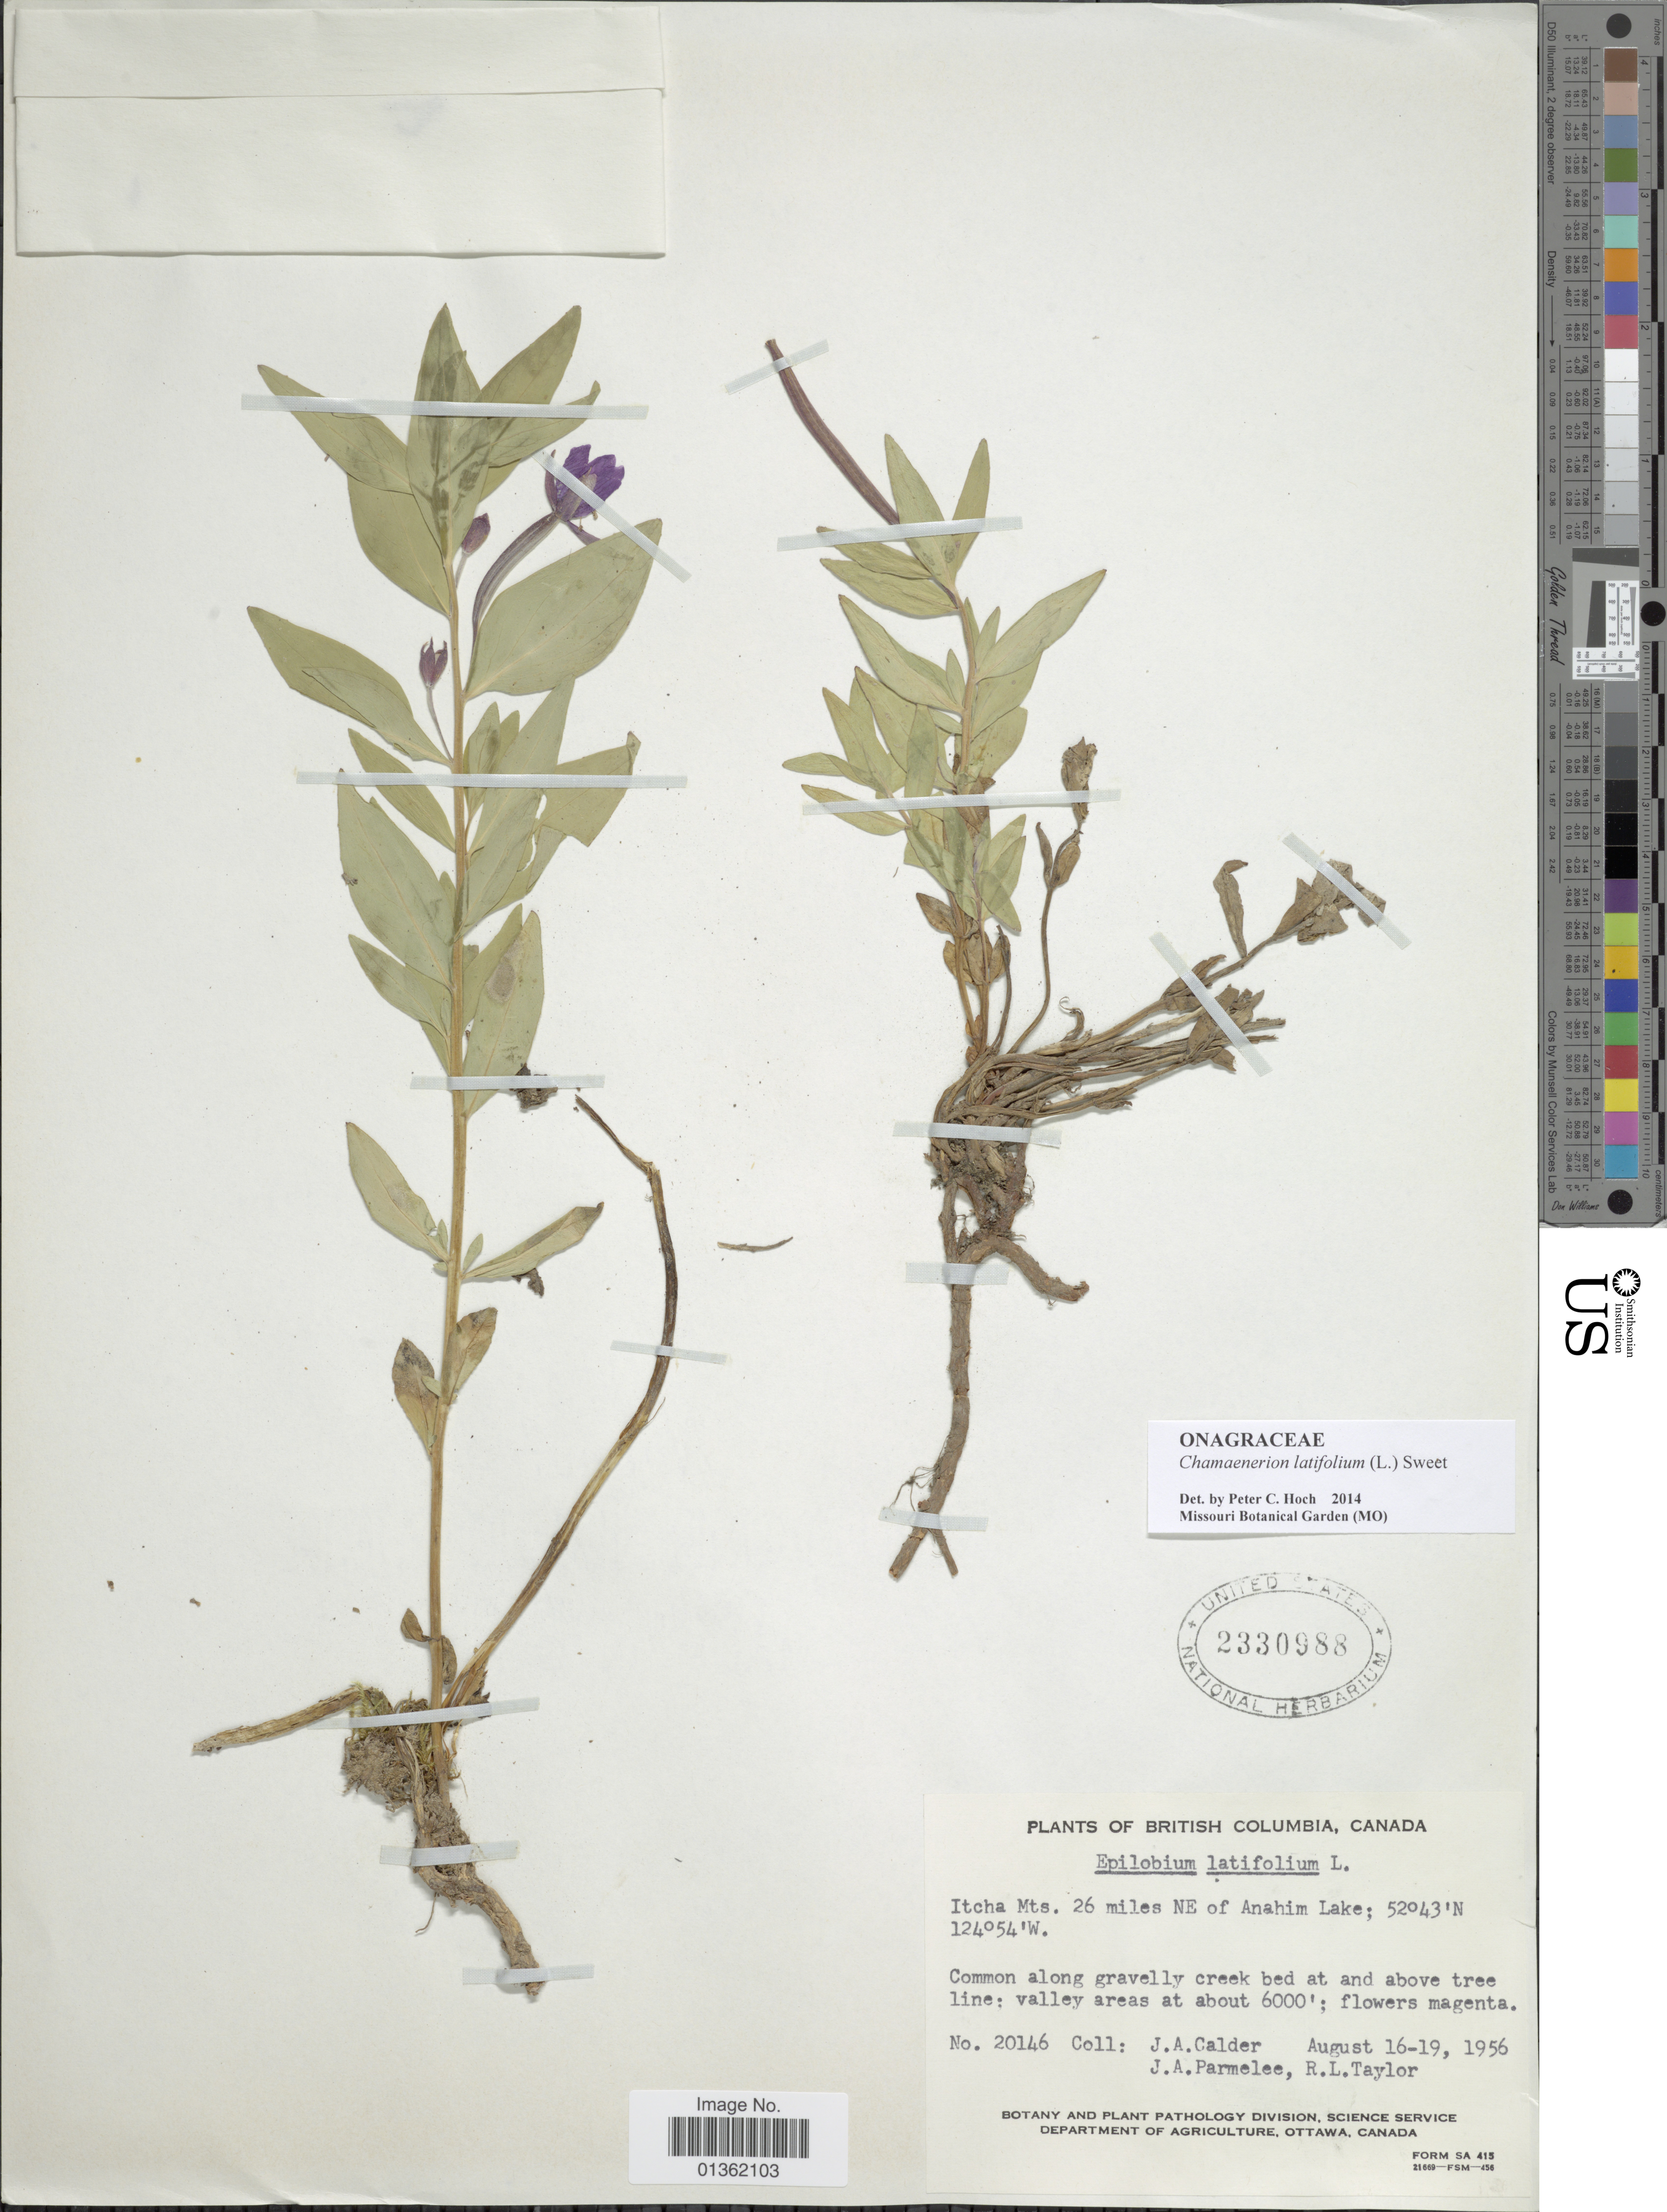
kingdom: Plantae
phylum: Tracheophyta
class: Magnoliopsida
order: Myrtales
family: Onagraceae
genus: Chamaenerion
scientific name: Chamaenerion latifolium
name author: (L.) Th. Fr. & Lange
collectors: J. A. Calder, J. A. Parmelee & R. Taylor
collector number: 20146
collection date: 1956-08-16/1956-08-19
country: Canada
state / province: British Columbia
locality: Itcha Mts. 26 miles NE of Anahim Lake.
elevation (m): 1829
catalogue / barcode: US 2330988